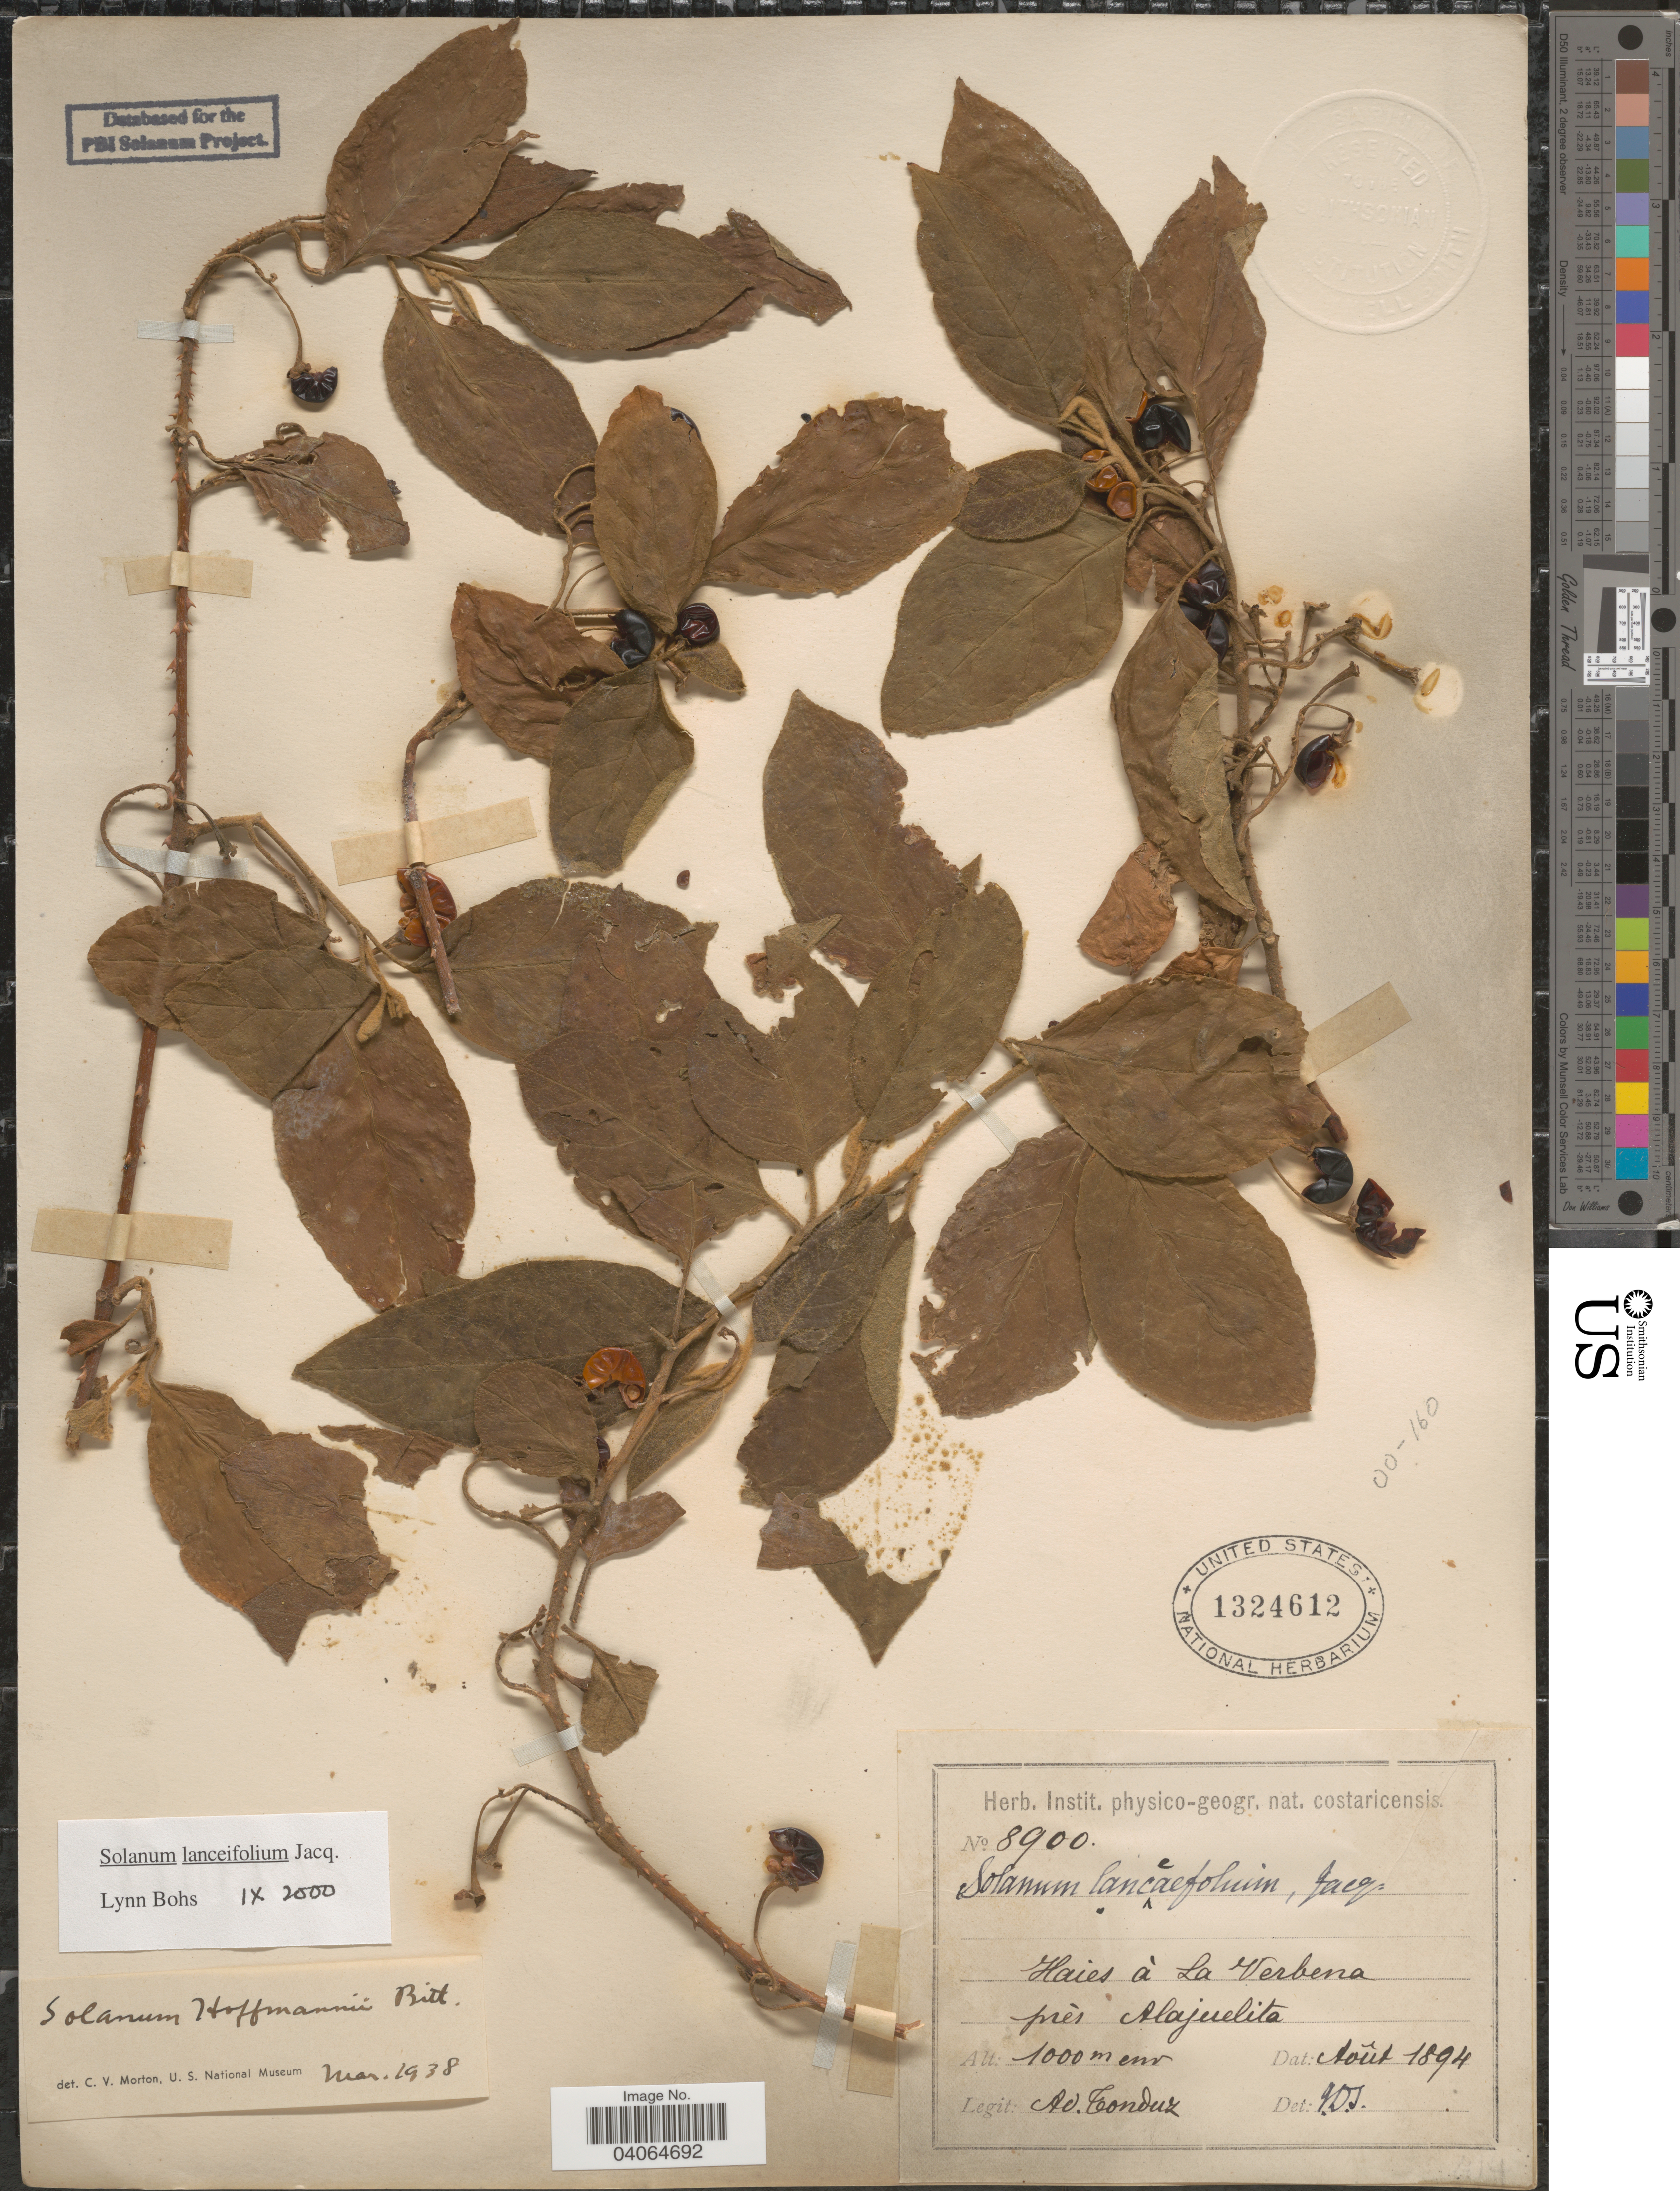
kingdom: Plantae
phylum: Tracheophyta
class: Magnoliopsida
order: Solanales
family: Solanaceae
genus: Solanum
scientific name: Solanum lanceifolium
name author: Jacq.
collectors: A. Tonduz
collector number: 8900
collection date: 1894-08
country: Costa Rica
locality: Haies à La Verbena près Alajuelita.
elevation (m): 1000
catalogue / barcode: US 1324612